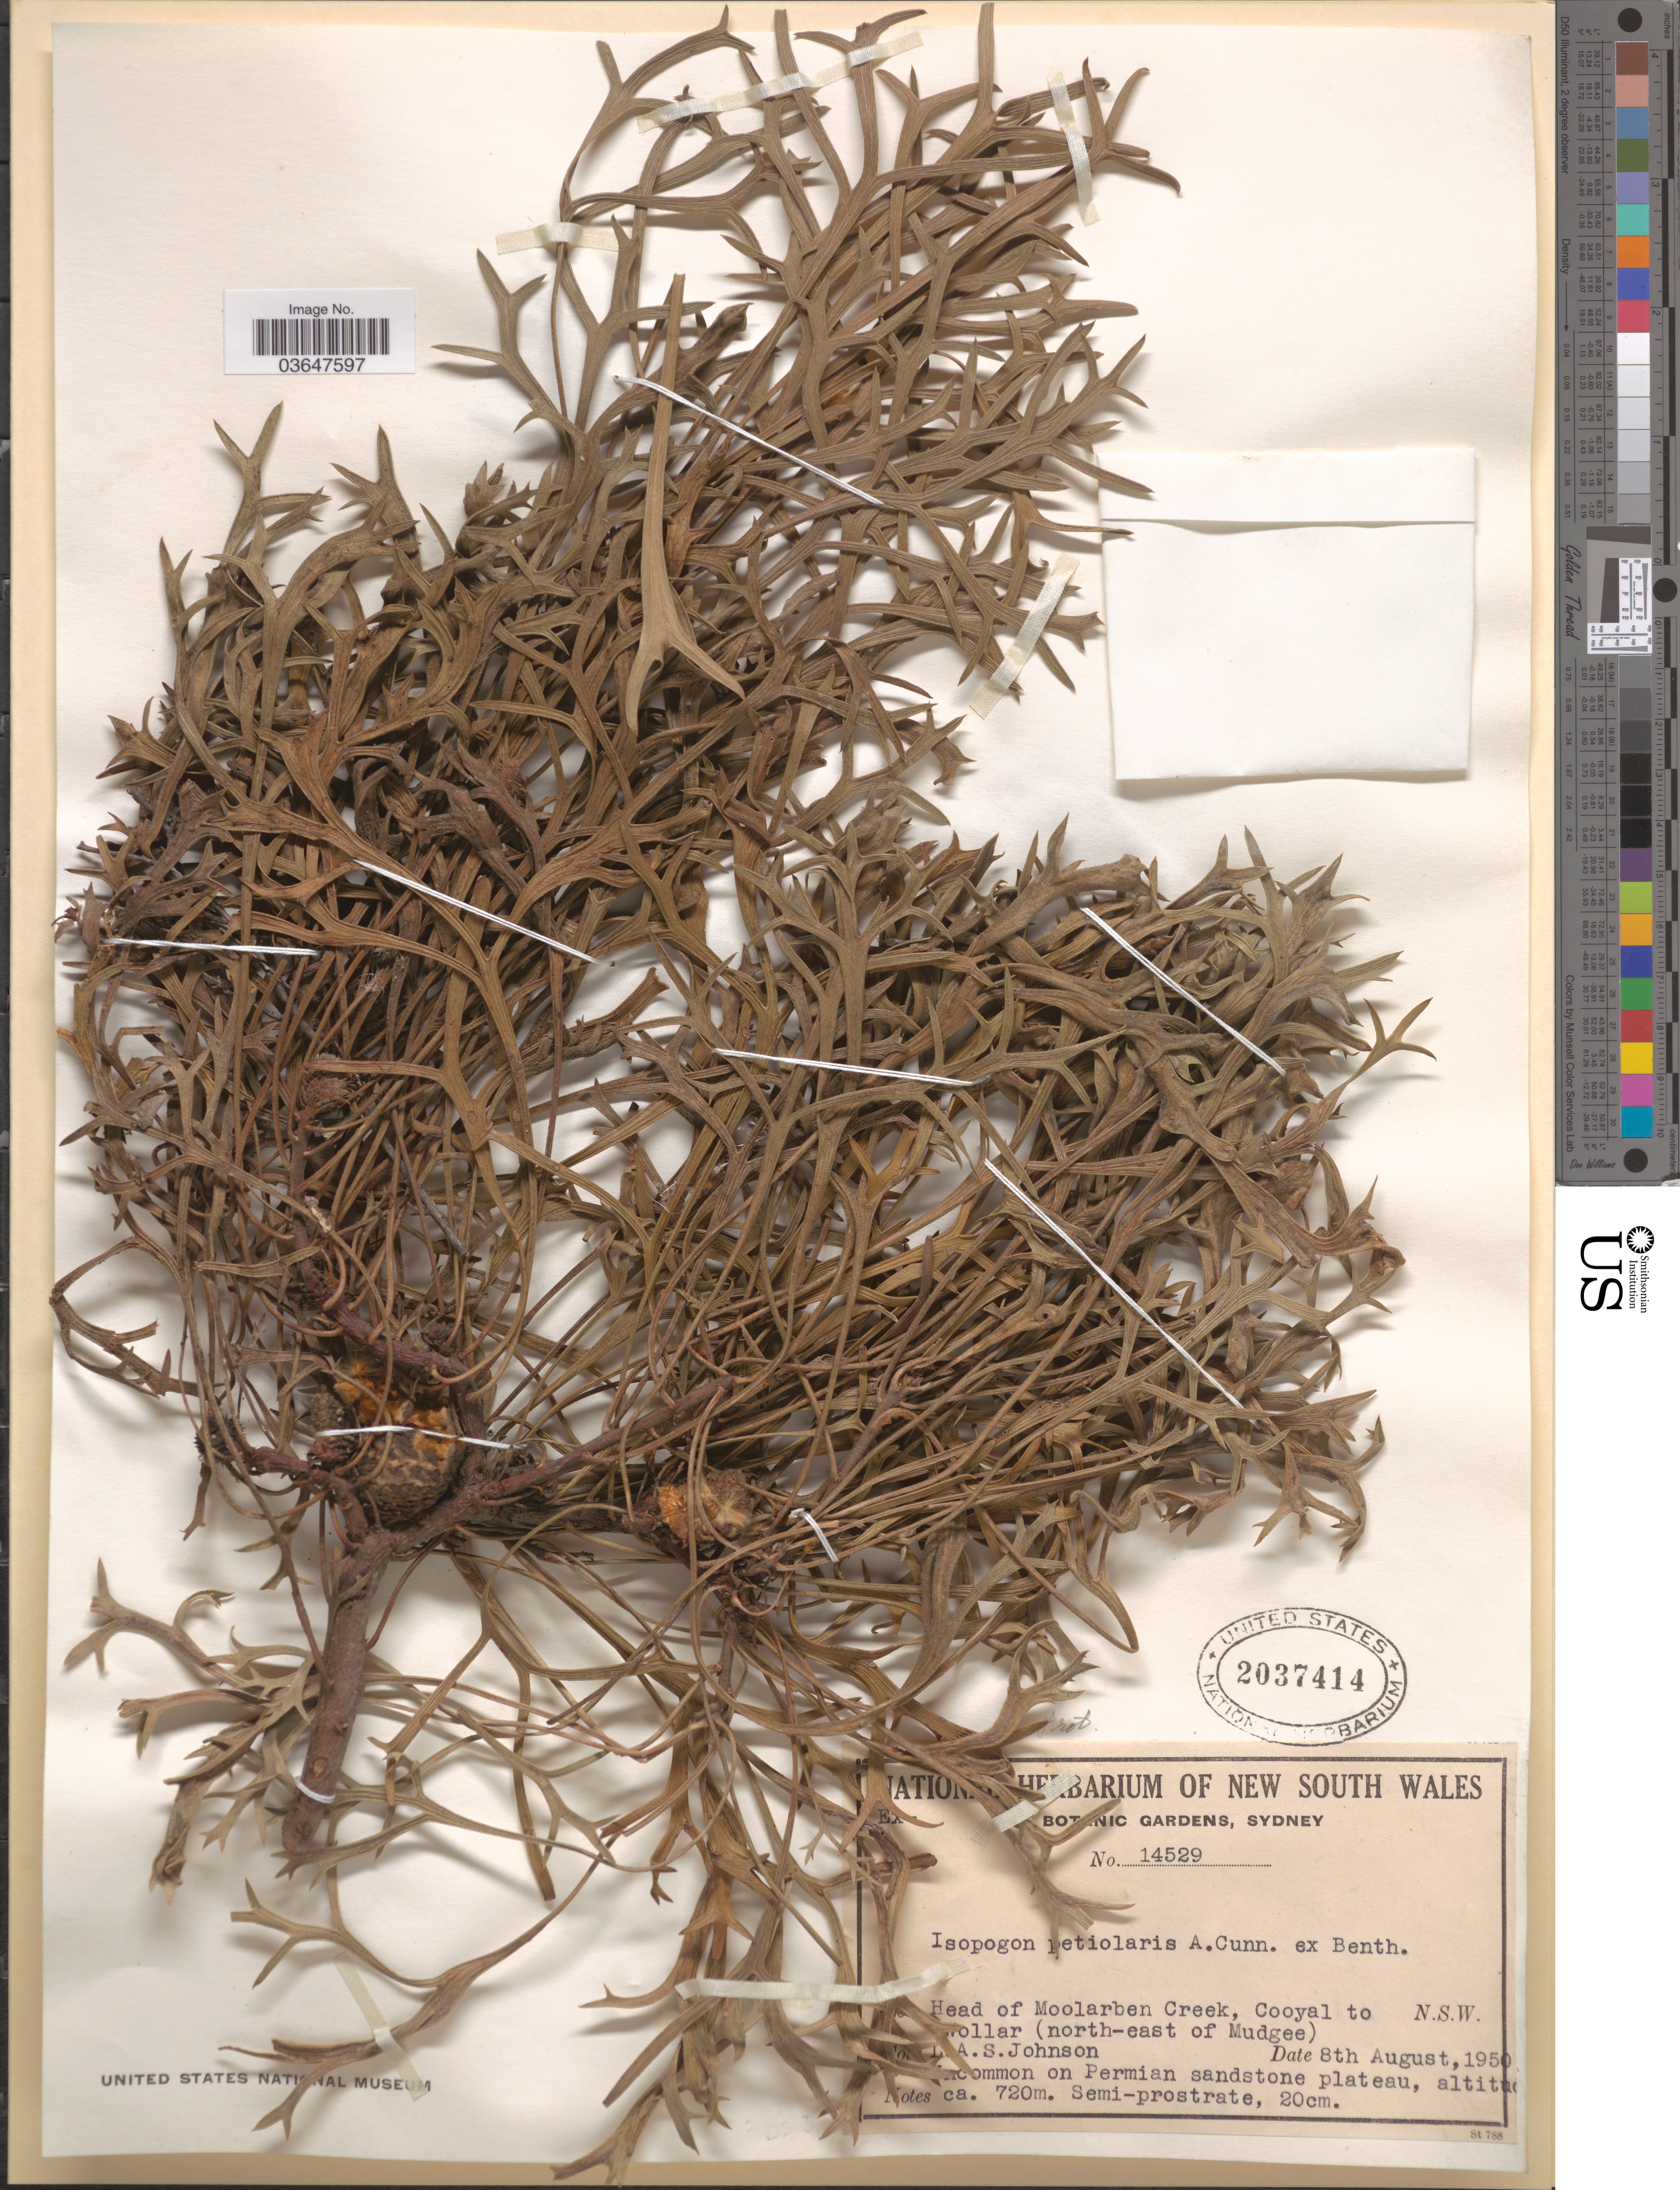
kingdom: Plantae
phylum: Tracheophyta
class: Magnoliopsida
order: Proteales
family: Proteaceae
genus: Isopogon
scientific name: Isopogon petiolaris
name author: A. Cunn. ex R. Br.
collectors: L. A. S. Johnson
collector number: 14529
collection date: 1950-08-08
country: Australia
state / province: New South Wales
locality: Head of Moolarben Creek, Cooyal to Wollar (north-east of Mudgee). Uncommon on Permian sandstone plateau.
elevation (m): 720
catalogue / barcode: US 2037414